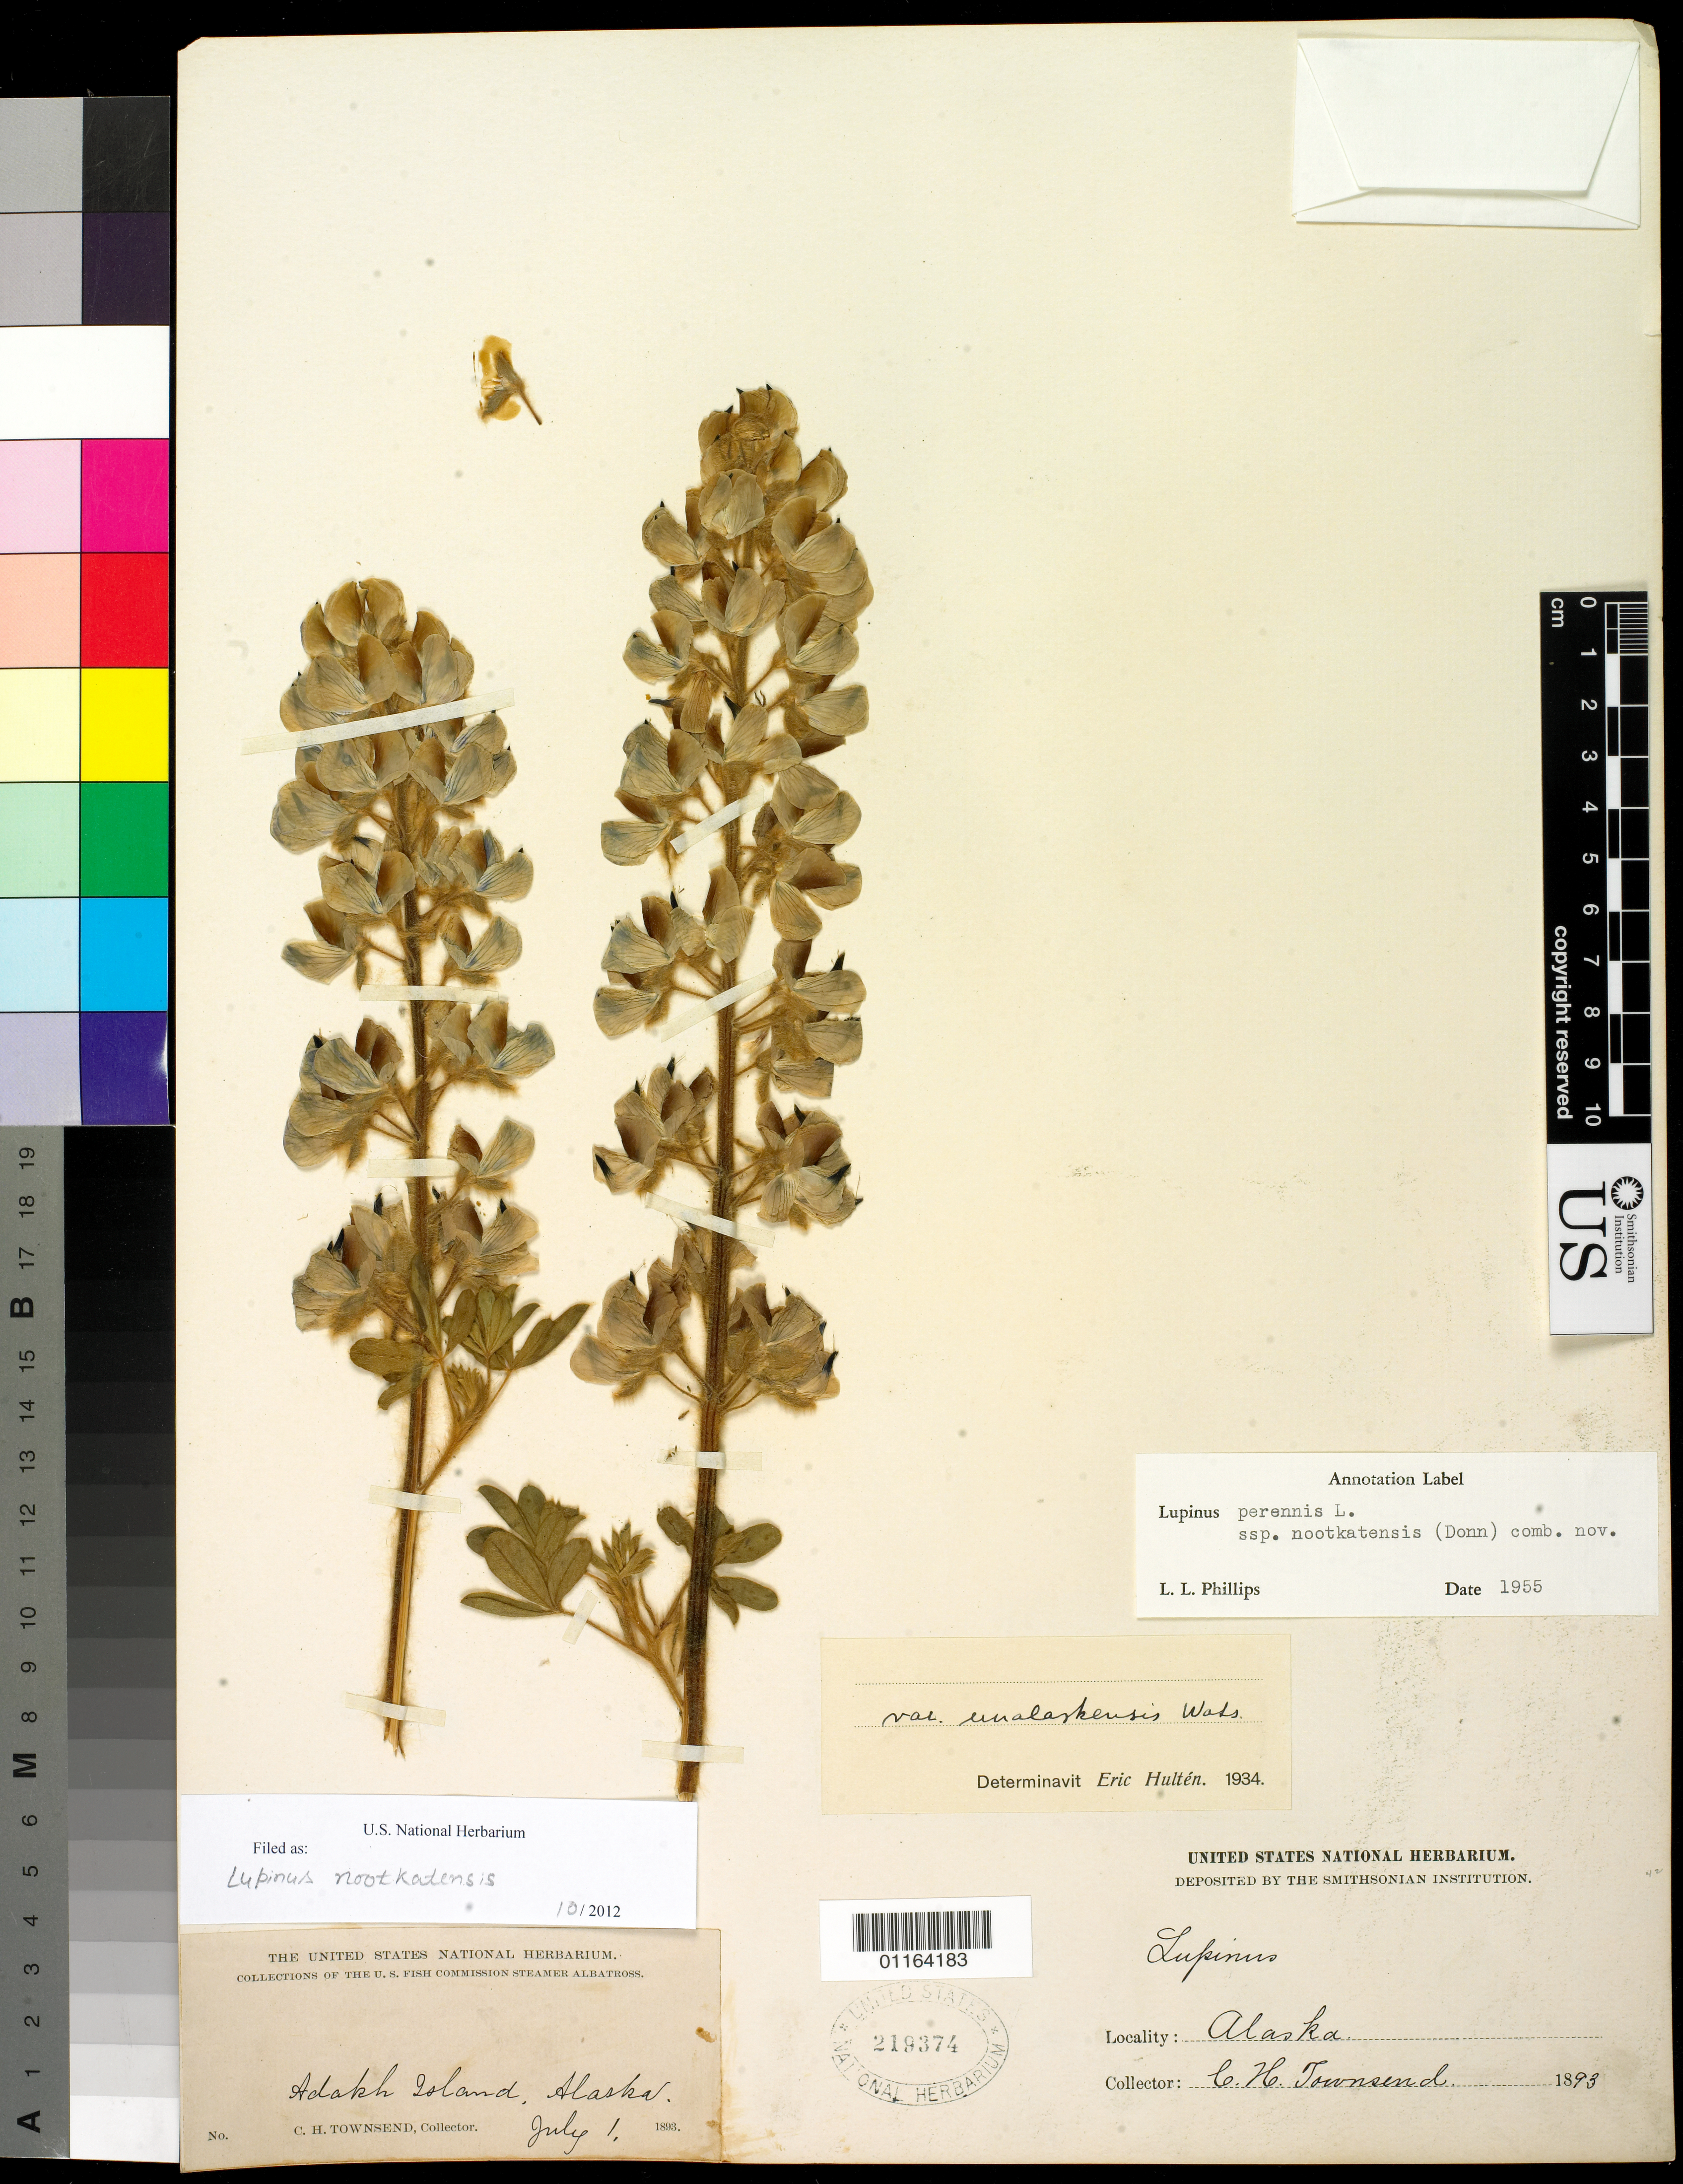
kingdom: Plantae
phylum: Tracheophyta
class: Magnoliopsida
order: Fabales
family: Fabaceae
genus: Lupinus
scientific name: Lupinus nootkatensis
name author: Donn ex Sims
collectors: C. H. Townsend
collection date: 1893-07-01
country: United States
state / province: Alaska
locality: Adakh Island.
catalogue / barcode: US 219374